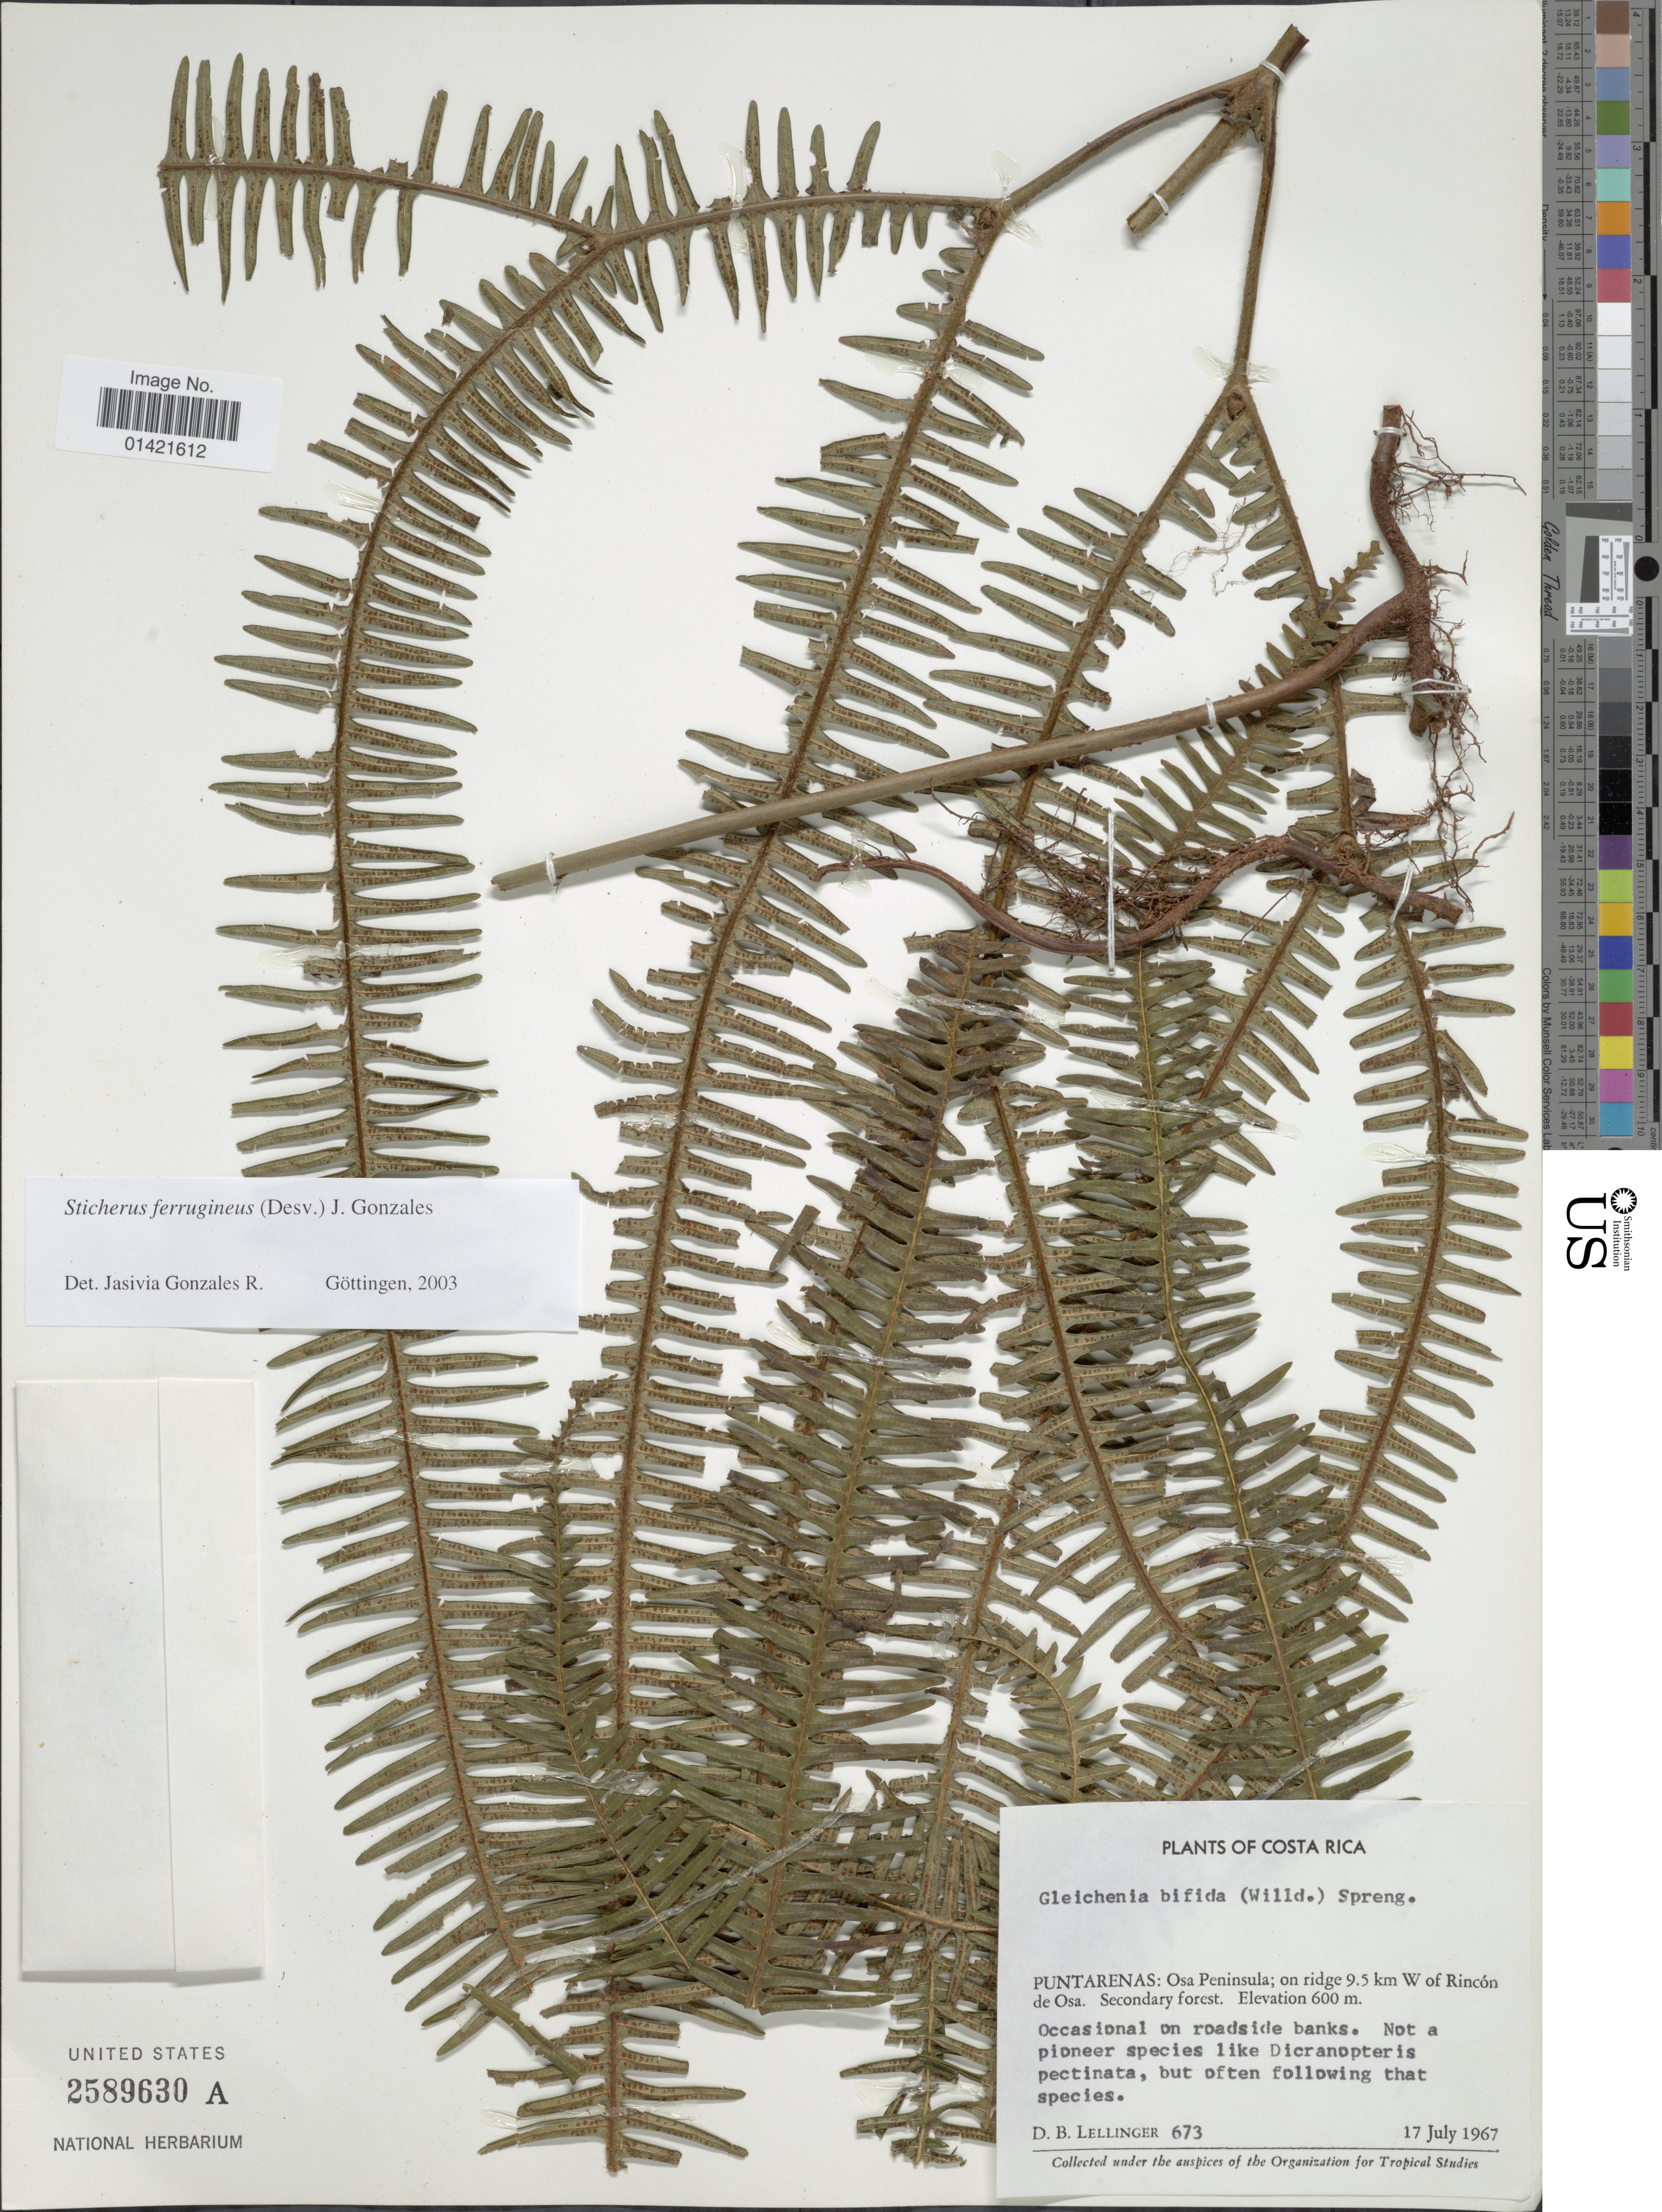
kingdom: Plantae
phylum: Tracheophyta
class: Polypodiopsida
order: Gleicheniales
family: Gleicheniaceae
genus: Sticherus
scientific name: Sticherus ferrugineus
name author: (Desv.) J. Gonzales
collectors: D. B. Lellinger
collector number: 673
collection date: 1967-07-17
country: Costa Rica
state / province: Puntarenas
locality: Osa Peninsula; on ridge 9.5 km W of Rincon de Osa.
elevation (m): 600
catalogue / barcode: US 2589630A